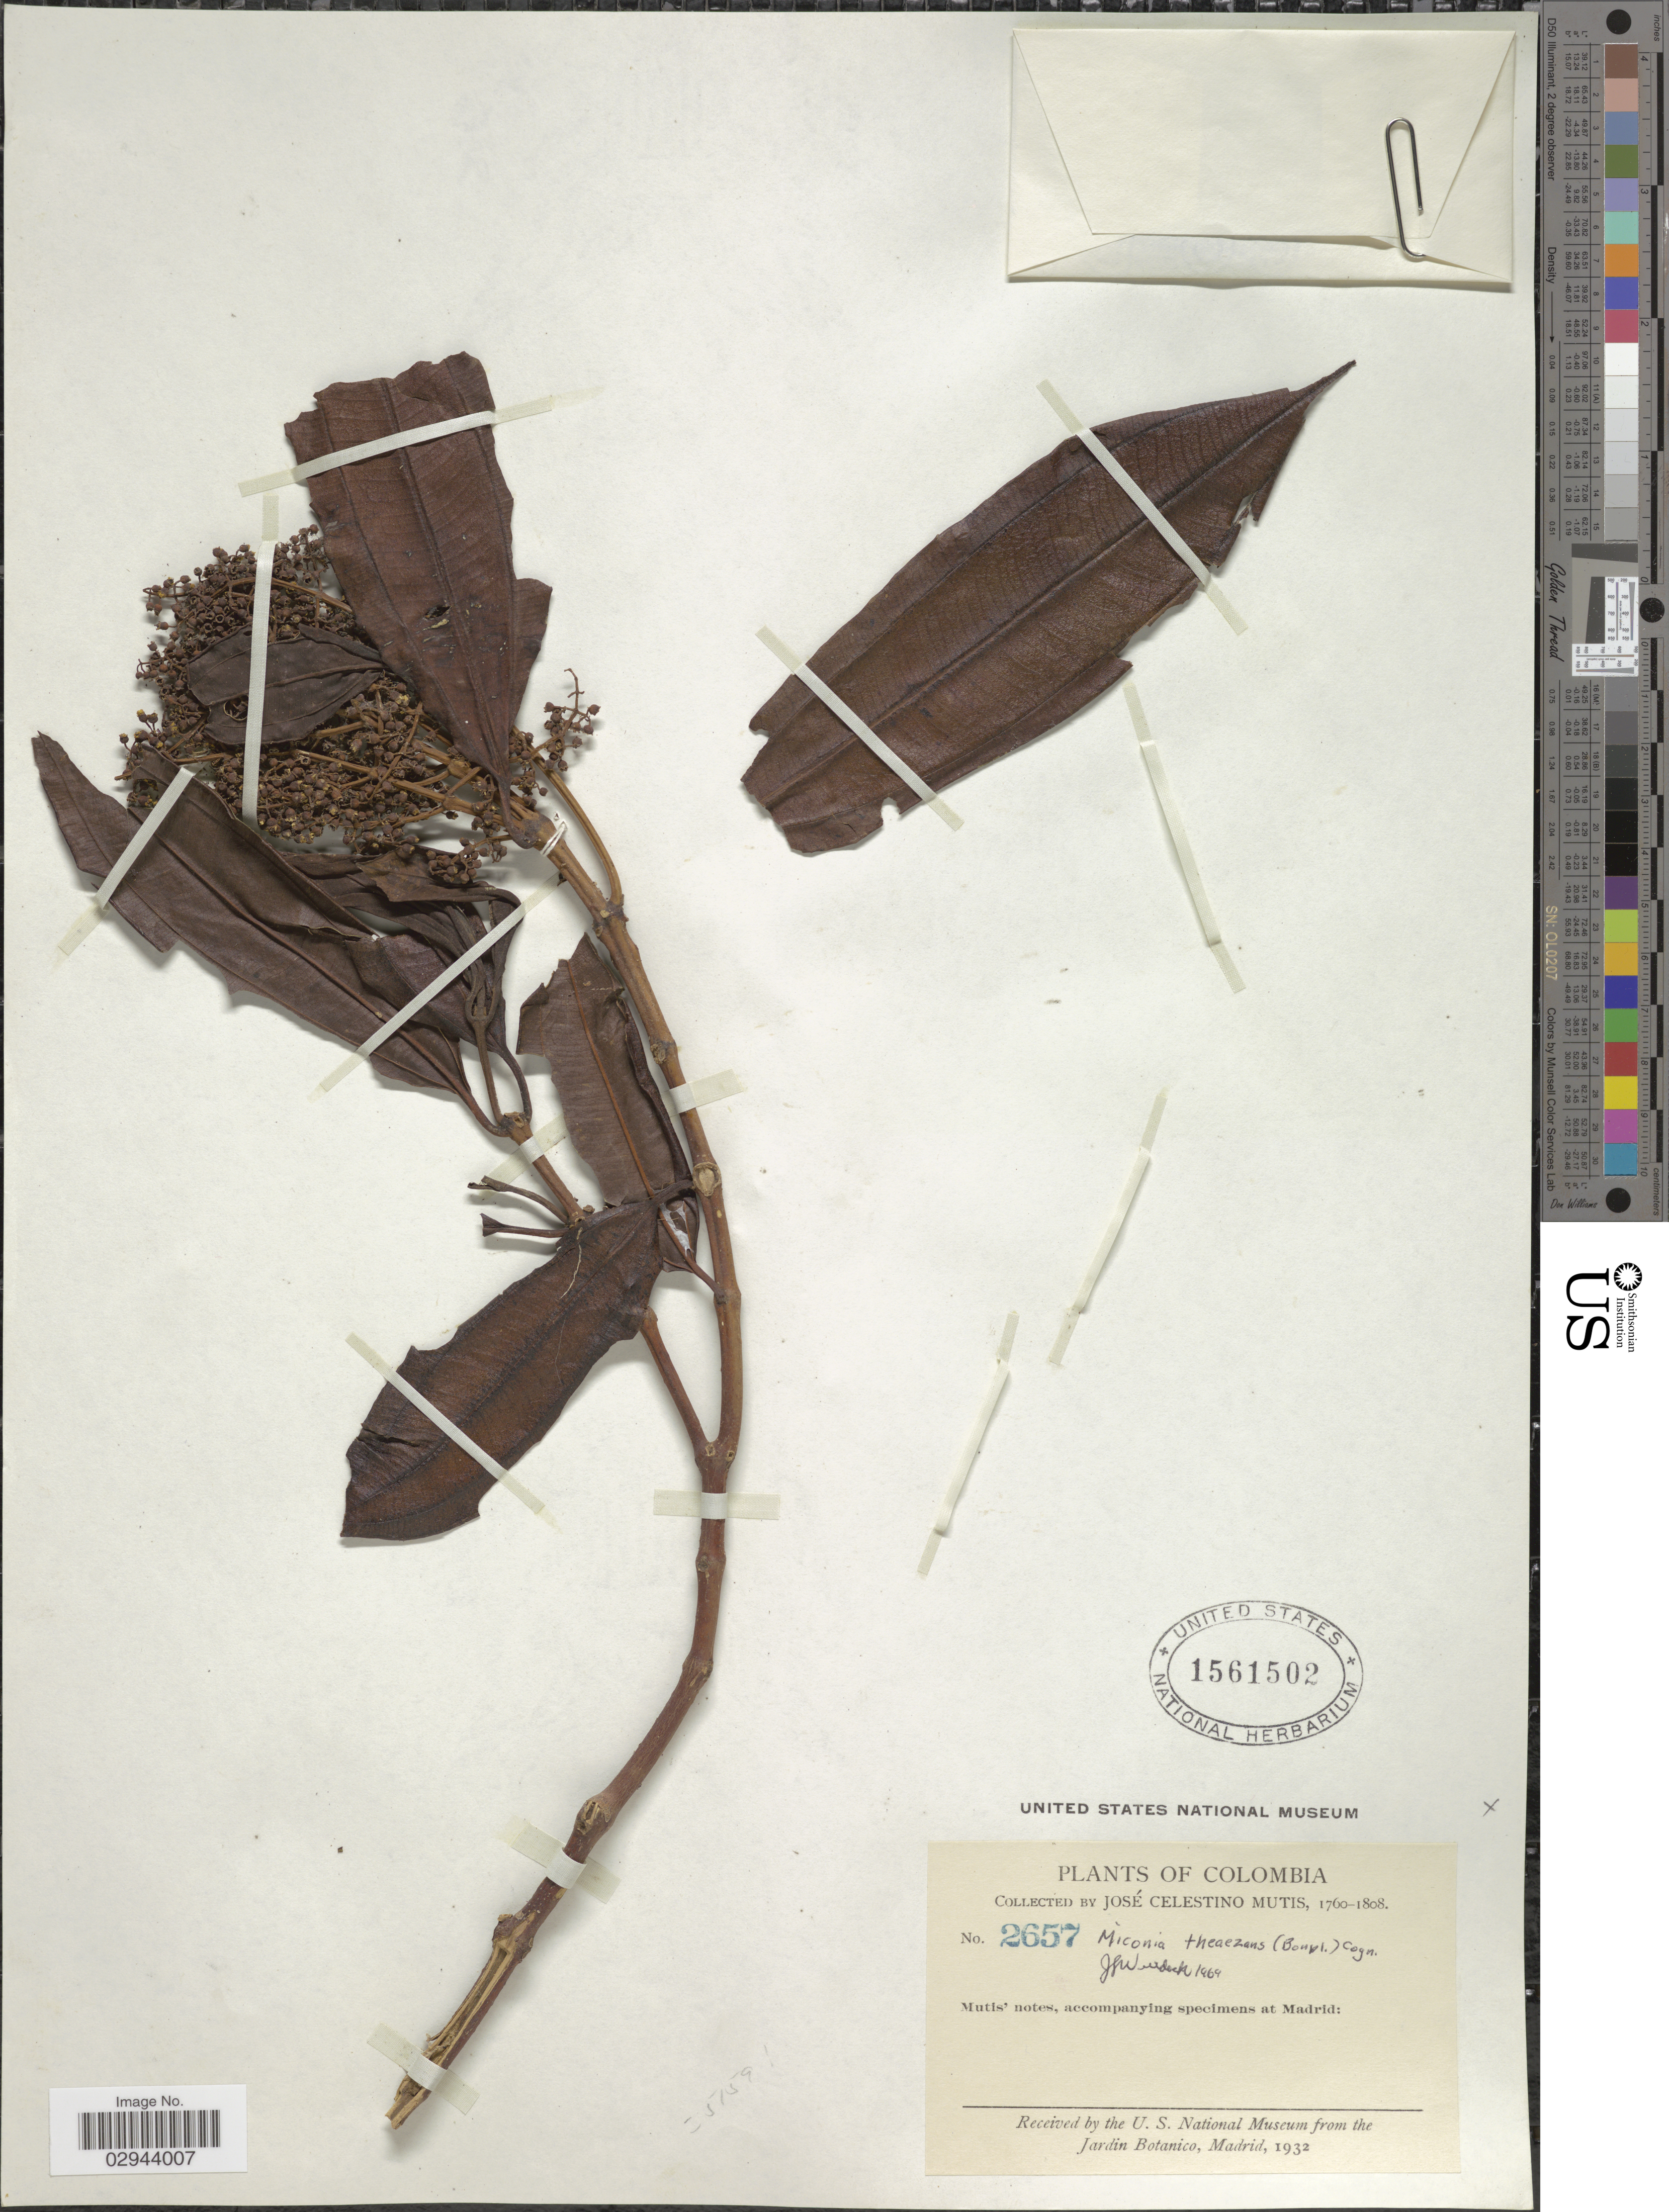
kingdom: Plantae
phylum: Tracheophyta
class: Magnoliopsida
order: Myrtales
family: Melastomataceae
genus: Miconia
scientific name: Miconia theizans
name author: (Bonpl.) Cogn.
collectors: J. C. B. Mutis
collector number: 2657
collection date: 1760/1808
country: Colombia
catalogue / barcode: US 1561502